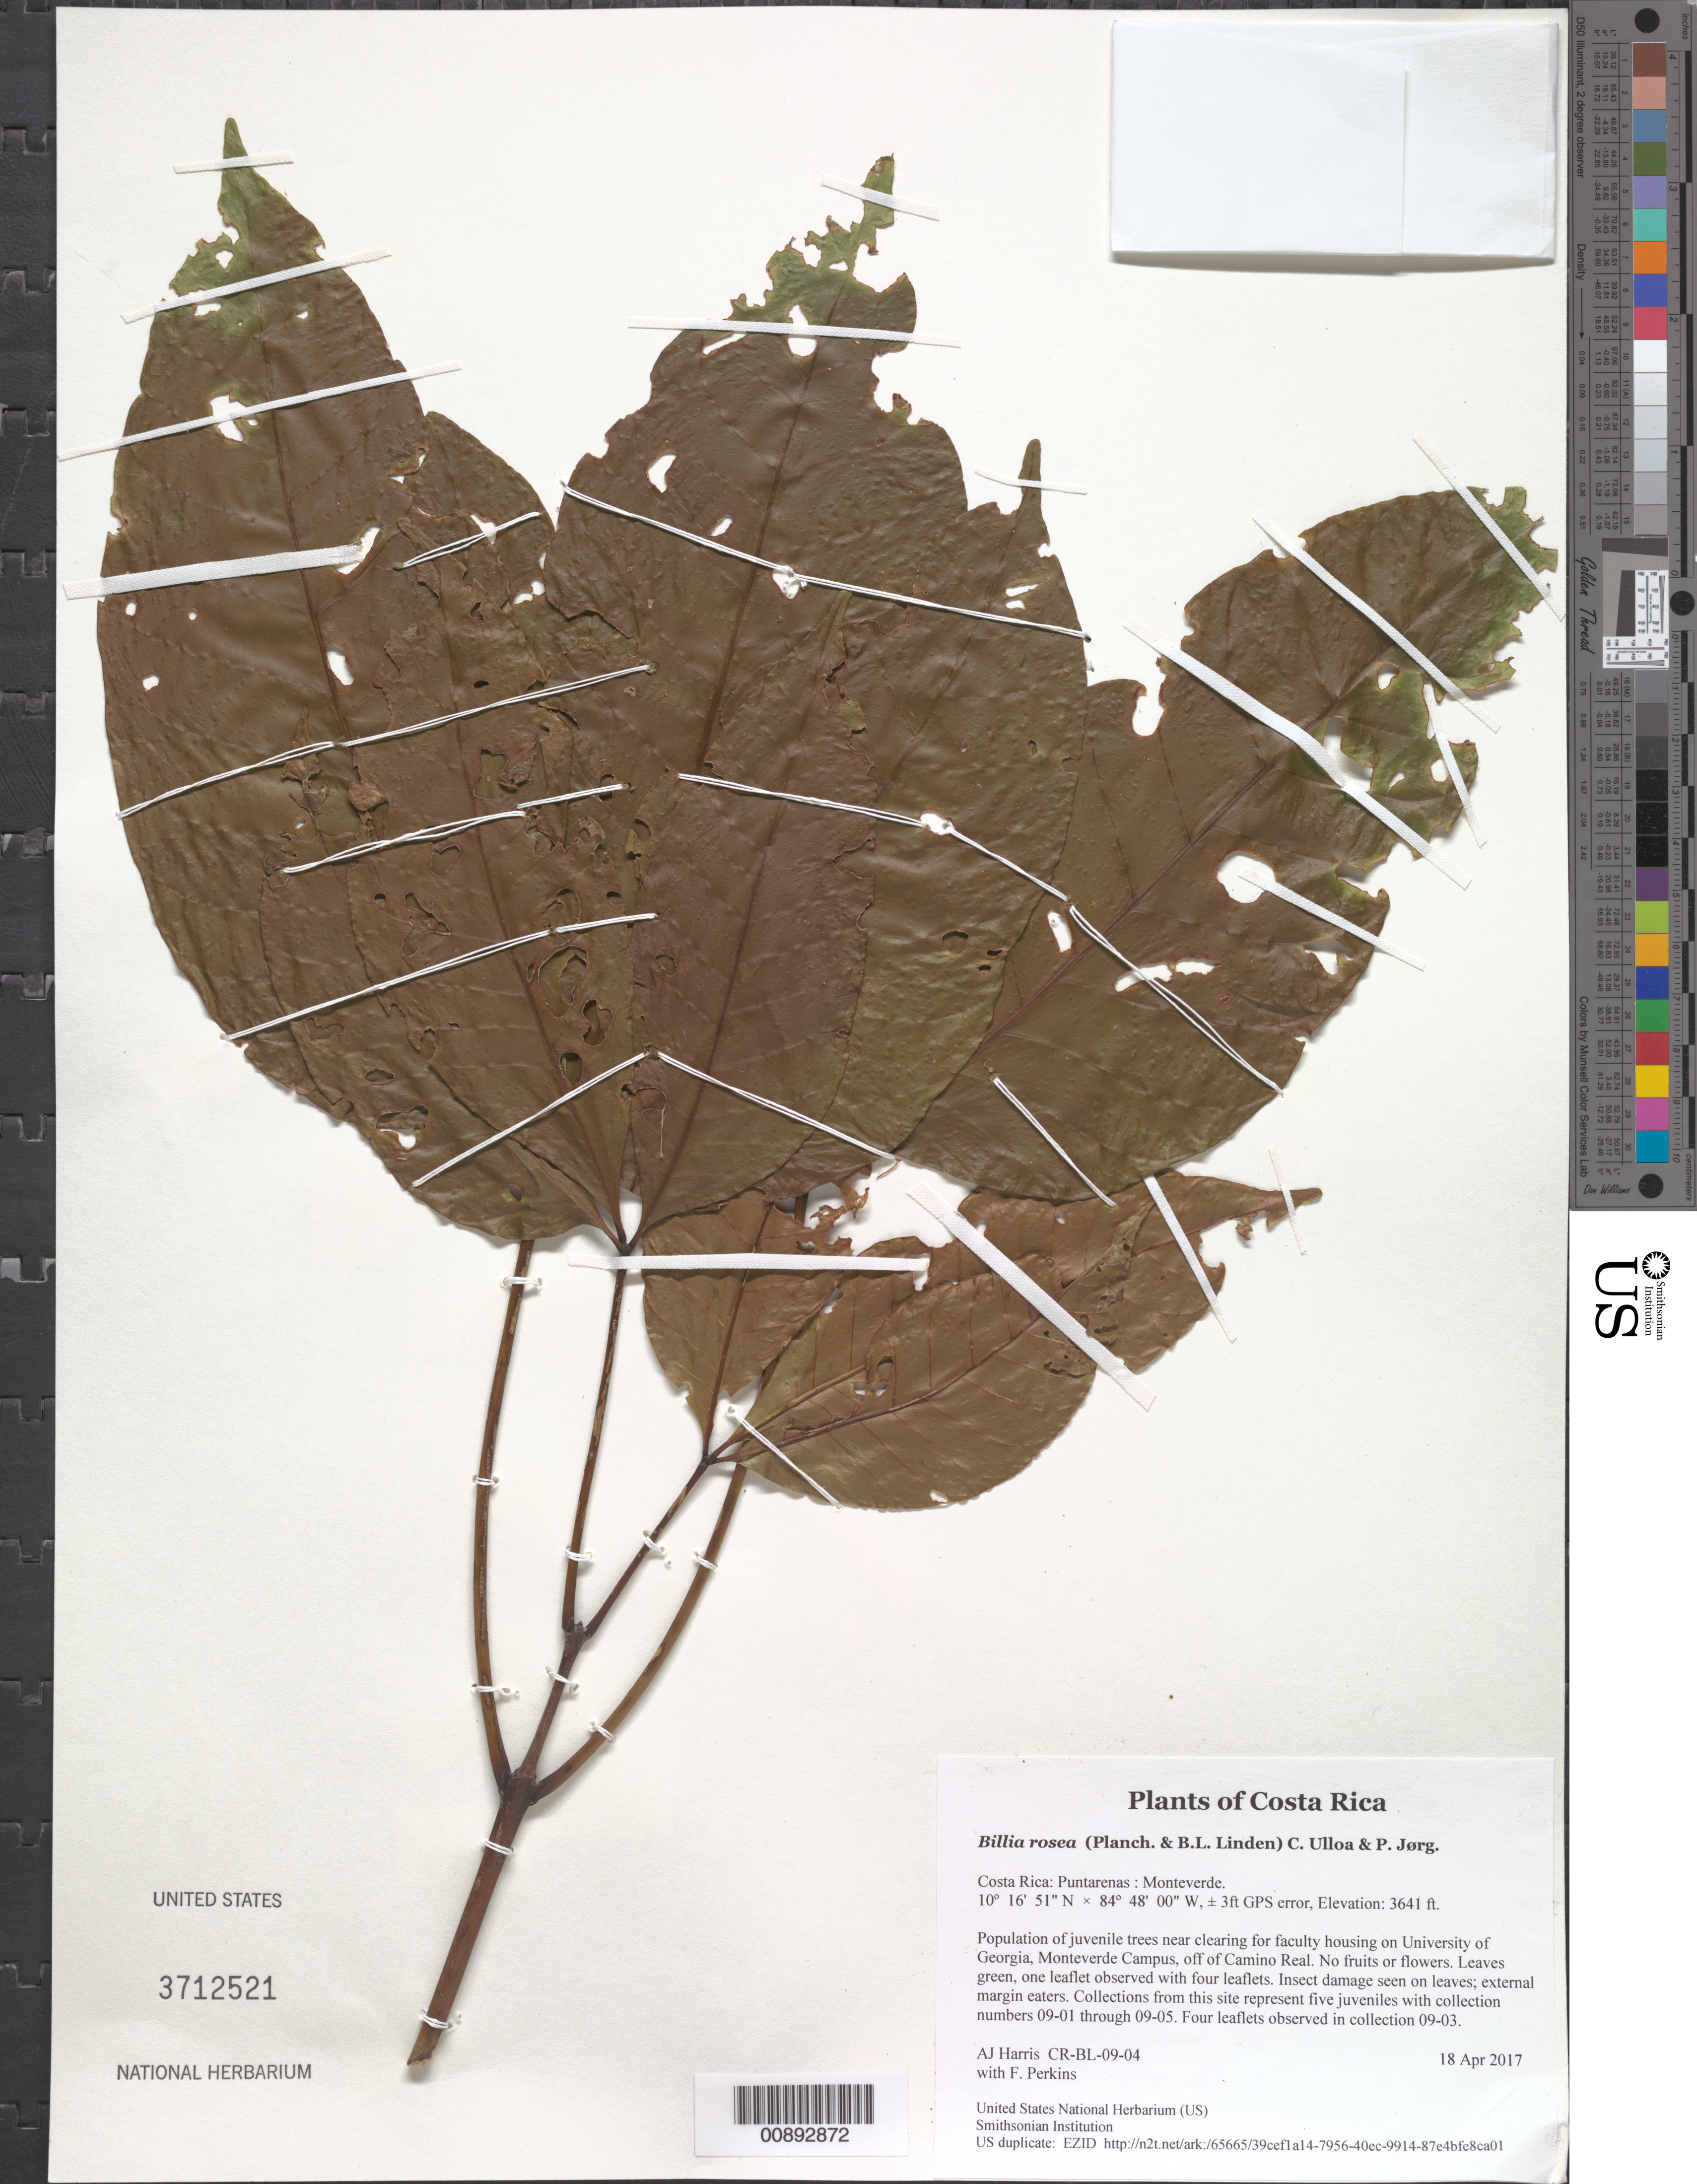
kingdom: Plantae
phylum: Tracheophyta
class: Magnoliopsida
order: Sapindales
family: Sapindaceae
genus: Billia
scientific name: Billia rosea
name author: (Planch. & Linden) C. Ulloa & P.M. Jørg.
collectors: A. J. Harris & F. Perkins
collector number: CR-BL-09-04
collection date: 2017-04-18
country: Costa Rica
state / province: Puntarenas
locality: Monteverde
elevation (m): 1110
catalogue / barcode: US 3712521